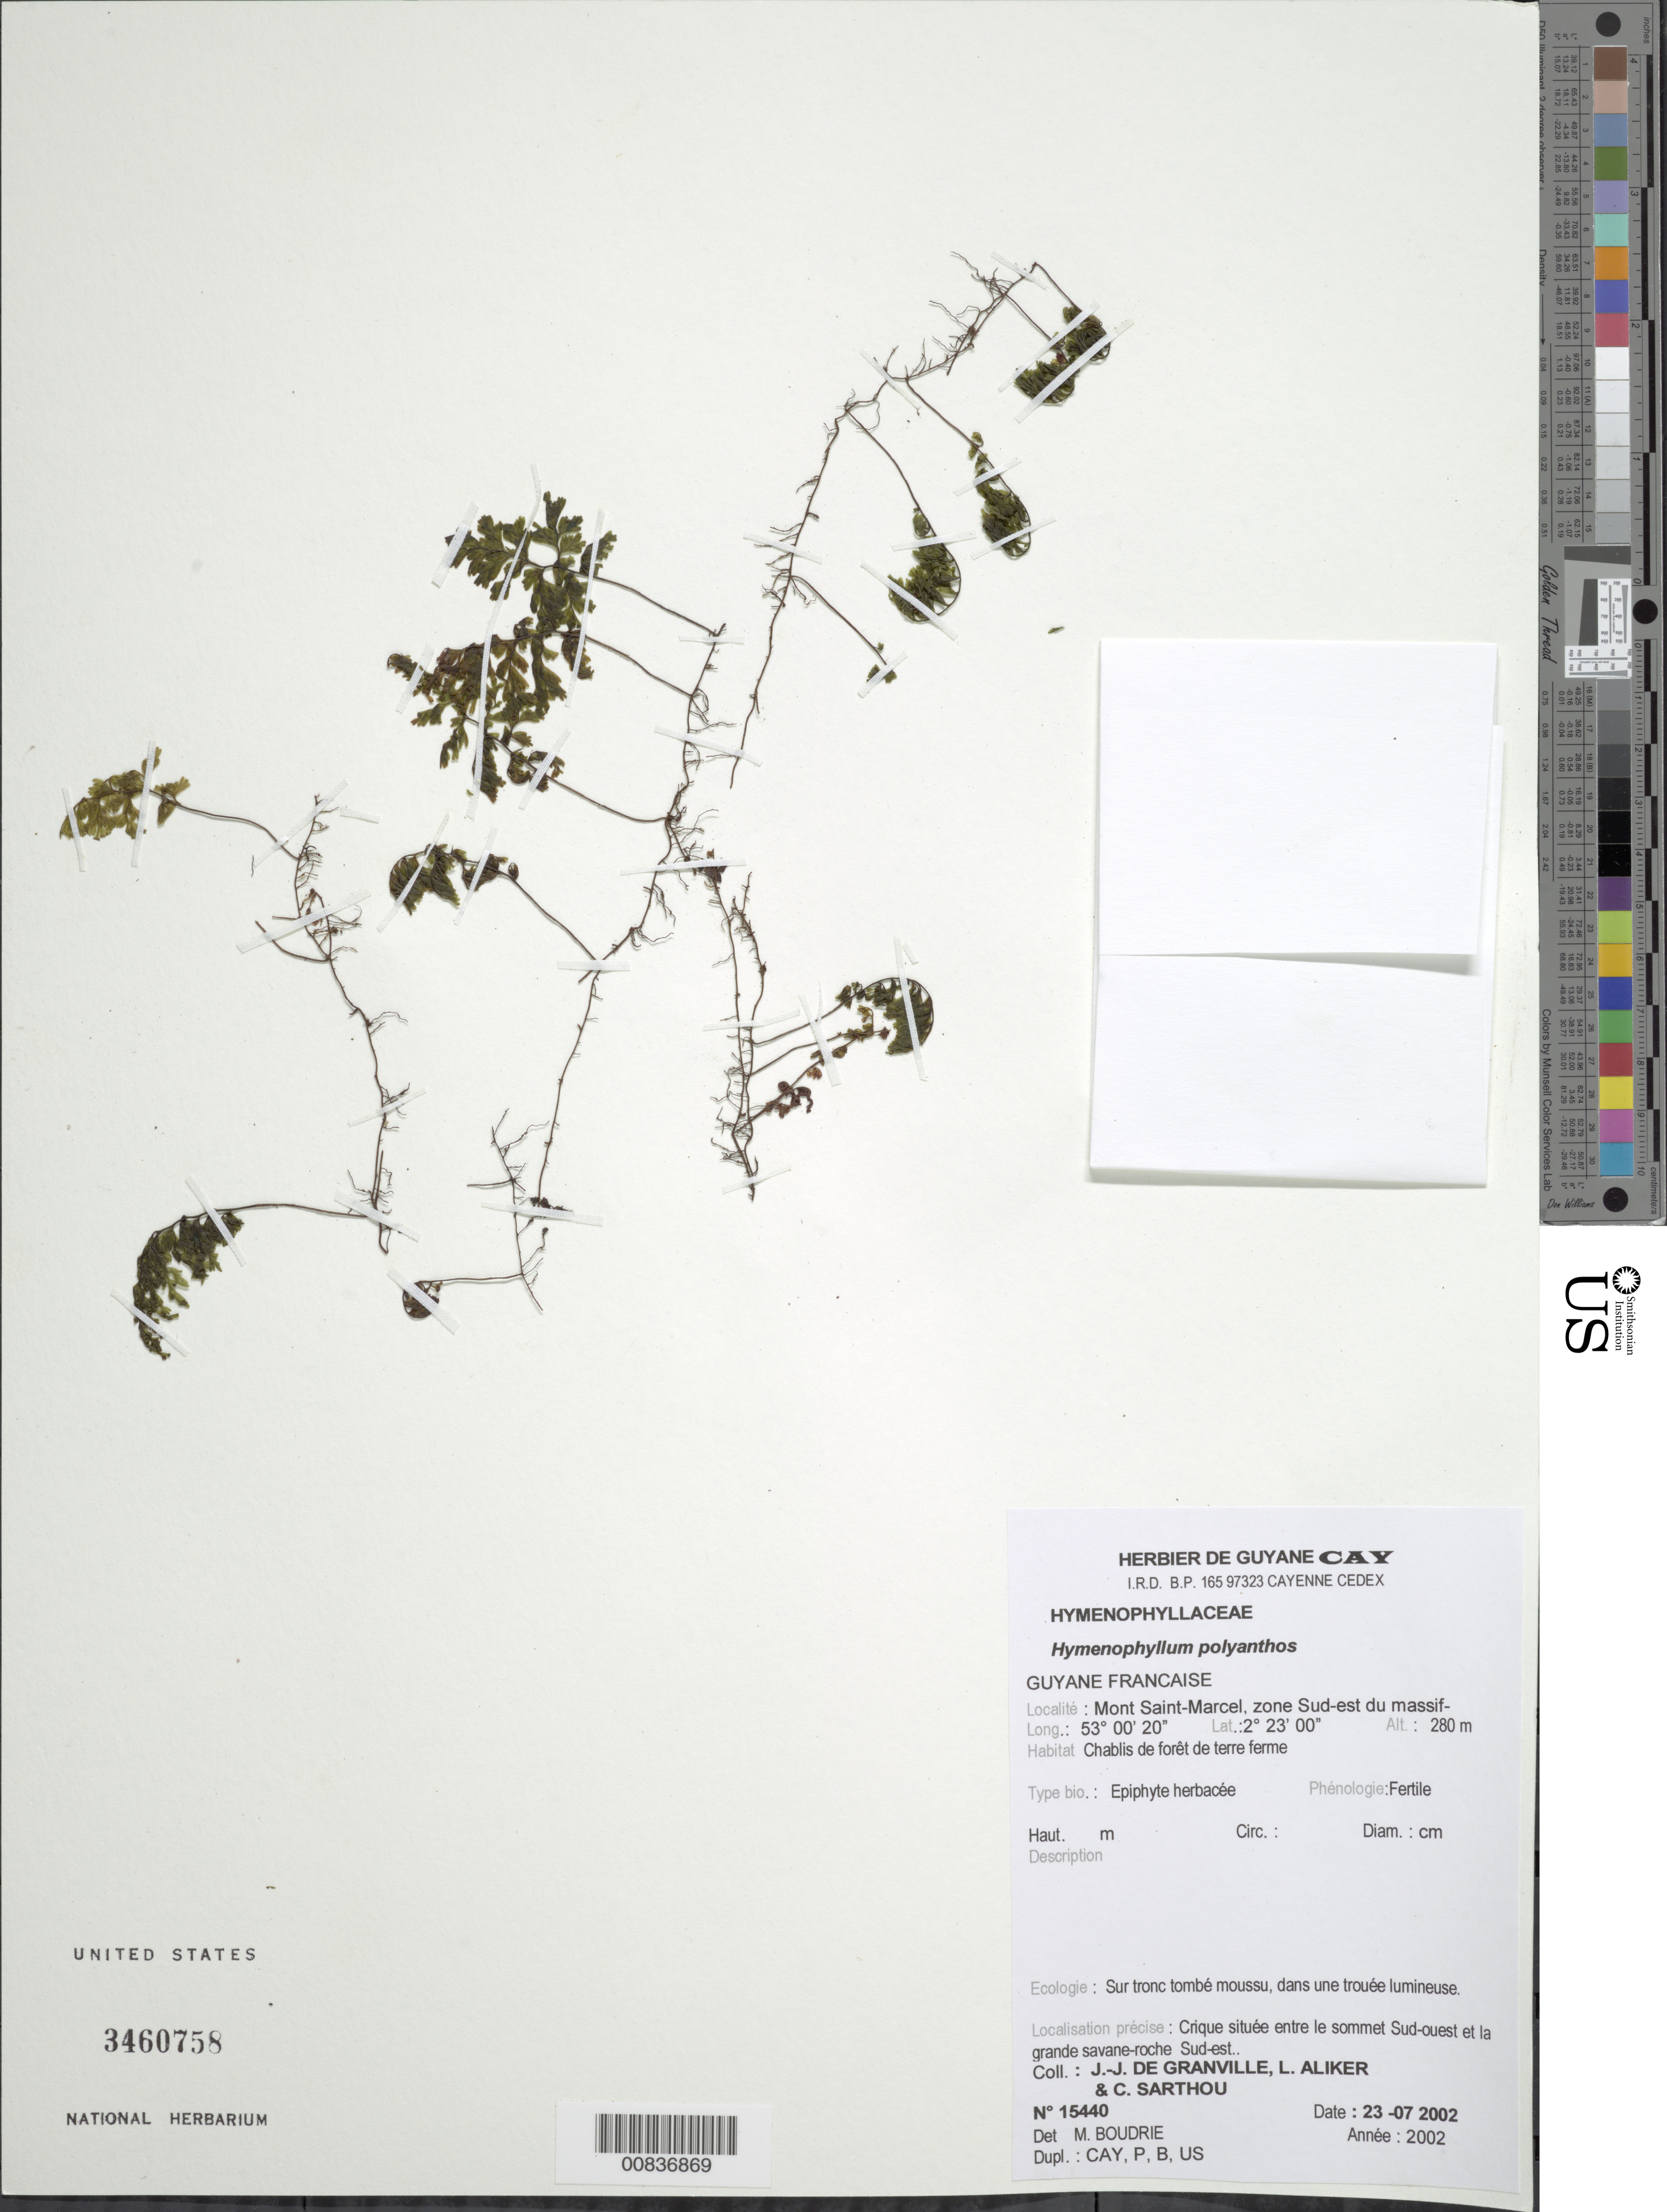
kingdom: Plantae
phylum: Tracheophyta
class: Polypodiopsida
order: Hymenophyllales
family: Hymenophyllaceae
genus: Hymenophyllum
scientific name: Hymenophyllum polyanthos var. polyanthos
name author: (Sw.) Sw.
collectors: J.-J. de Granville, L. Aliker & C. Sarthou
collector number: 15440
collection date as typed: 23-Jul-02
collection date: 2002-07-23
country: French Guiana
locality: Mont Saint-Marcel, zone Sud-Est du massif, Bassin de l'Yaloupi. Crique située entre le sommet Sud-ouest et la grande savane-roche Sud-est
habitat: Chablis de forêt de terre ferme. Crique située entre le sommet Sud-ouest et la grande savane-roche Sud-est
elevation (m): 280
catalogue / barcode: US 3460758